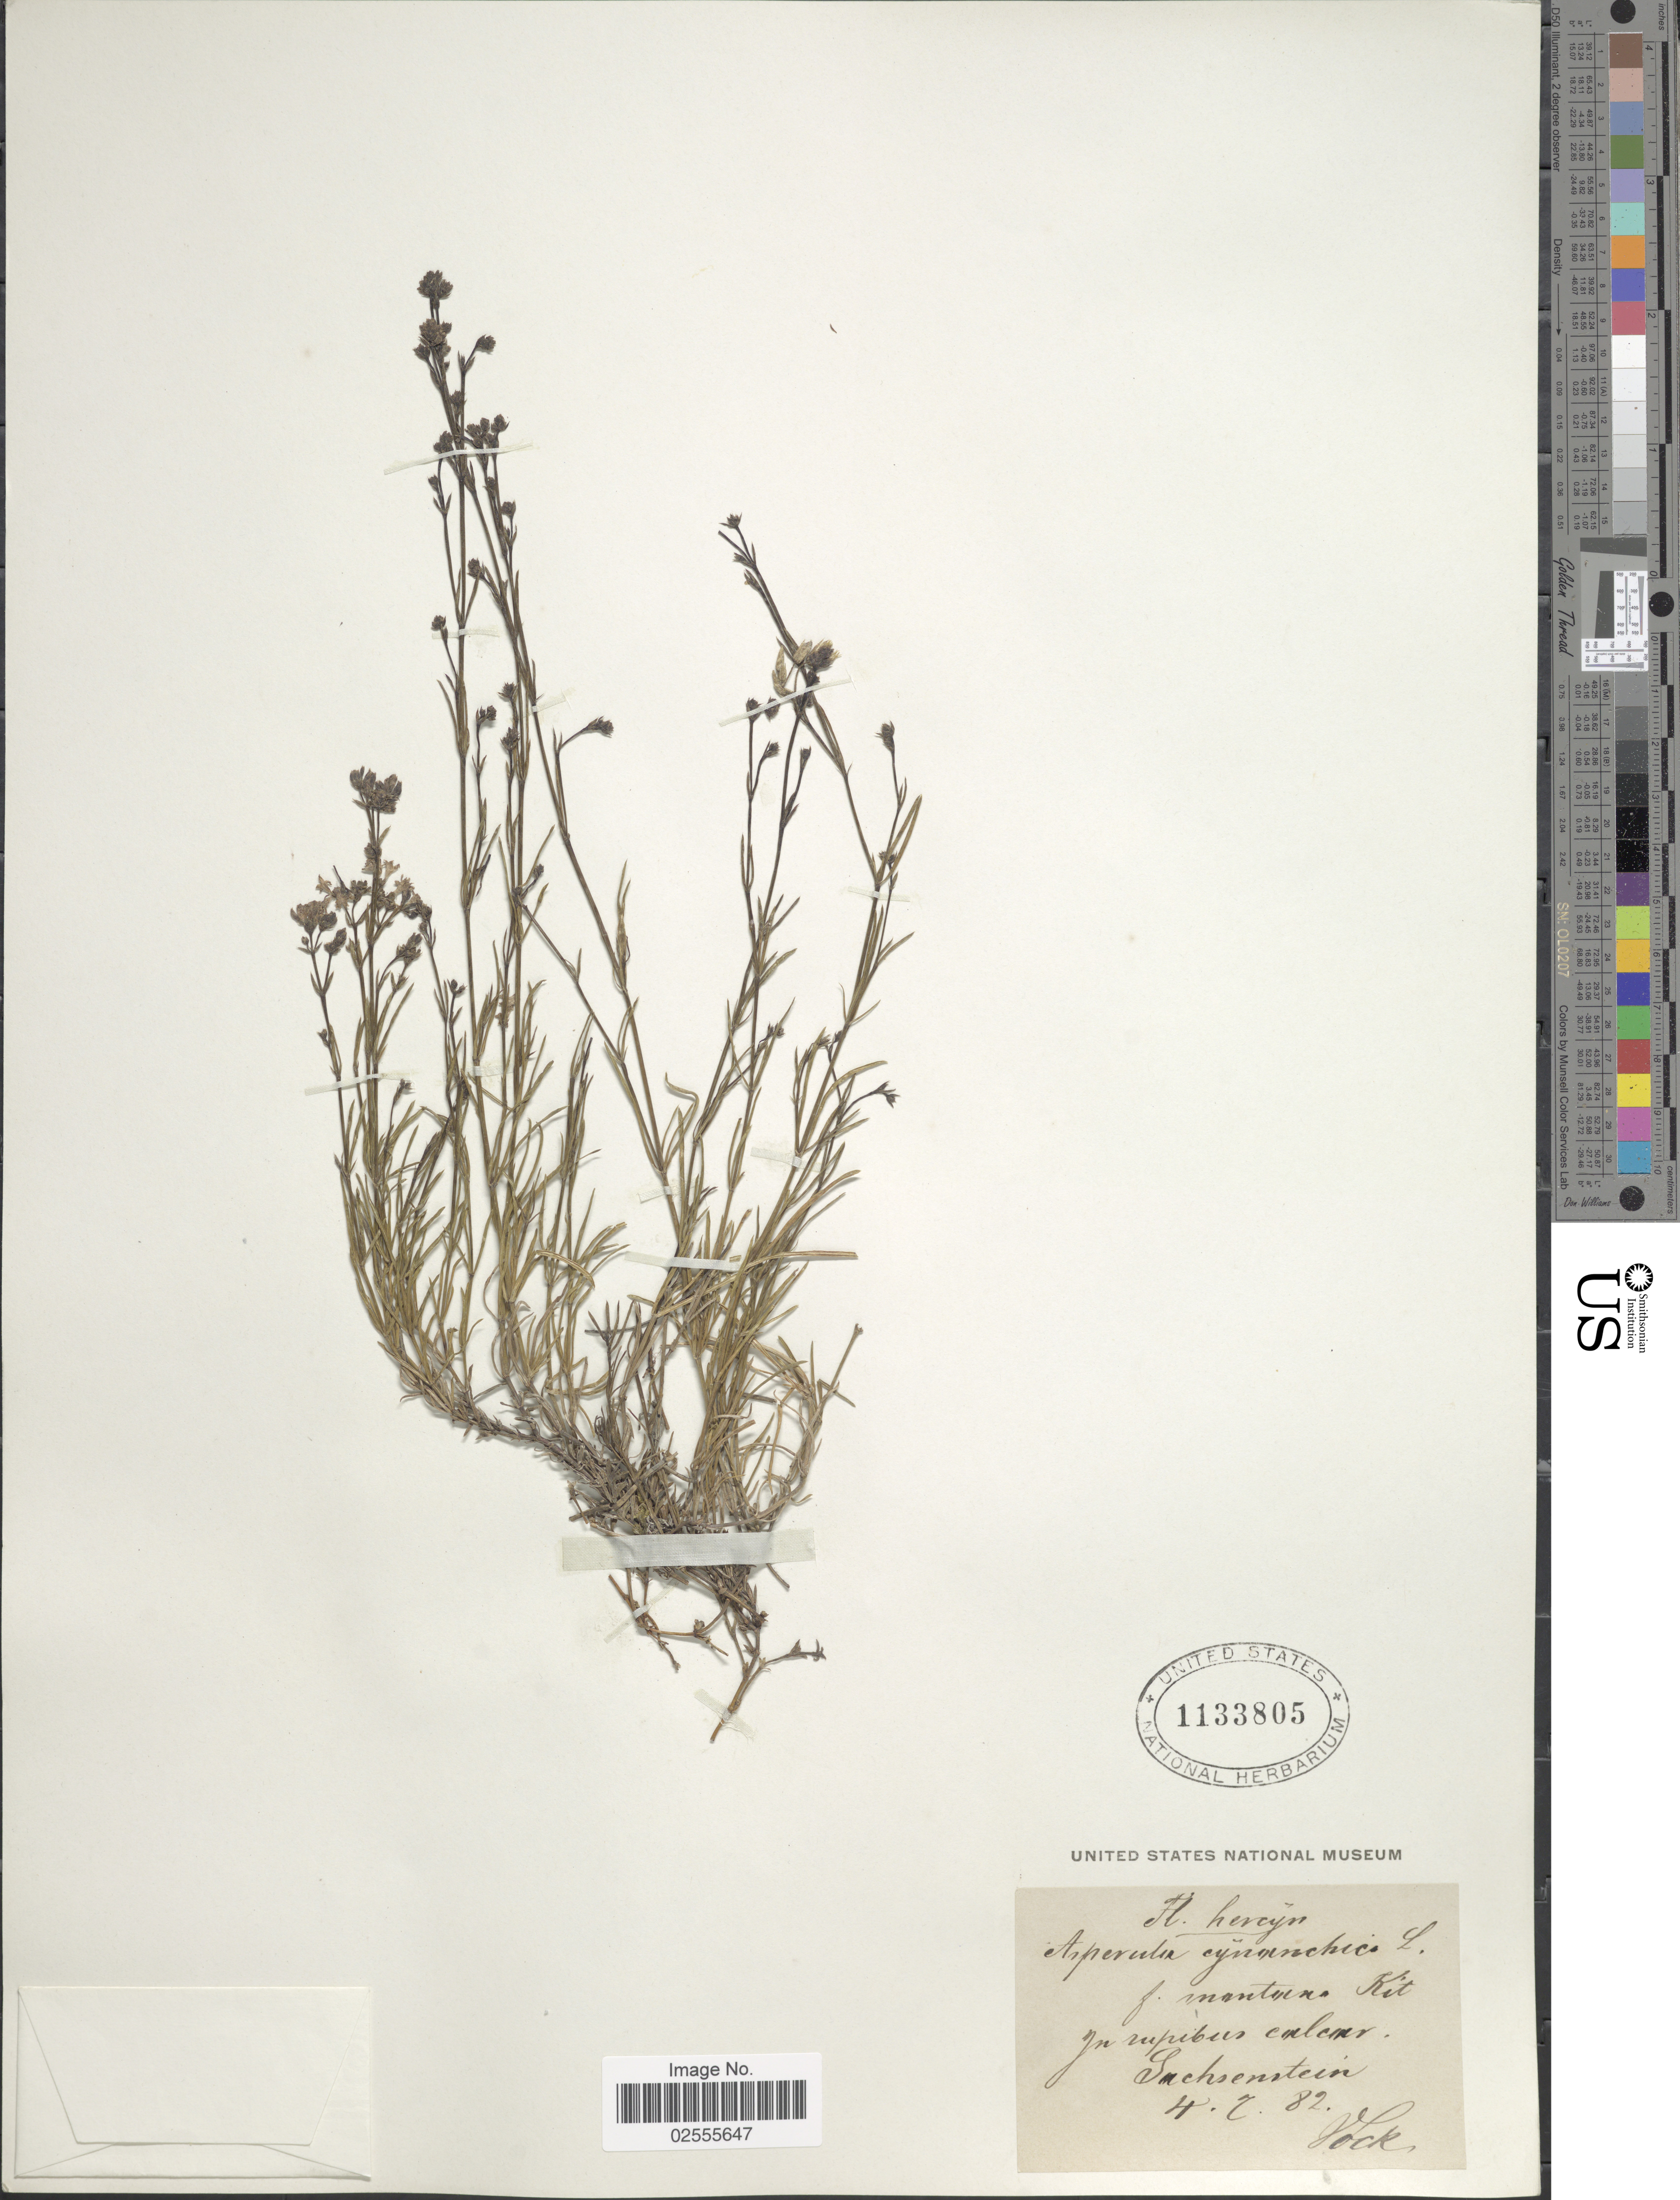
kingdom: Plantae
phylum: Tracheophyta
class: Magnoliopsida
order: Gentianales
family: Rubiaceae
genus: Asperula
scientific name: Asperula cynanchica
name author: L.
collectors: Vock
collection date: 1882-07-04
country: Germany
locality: In rupibus calcar. Sachenstein.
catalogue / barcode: US 1133805